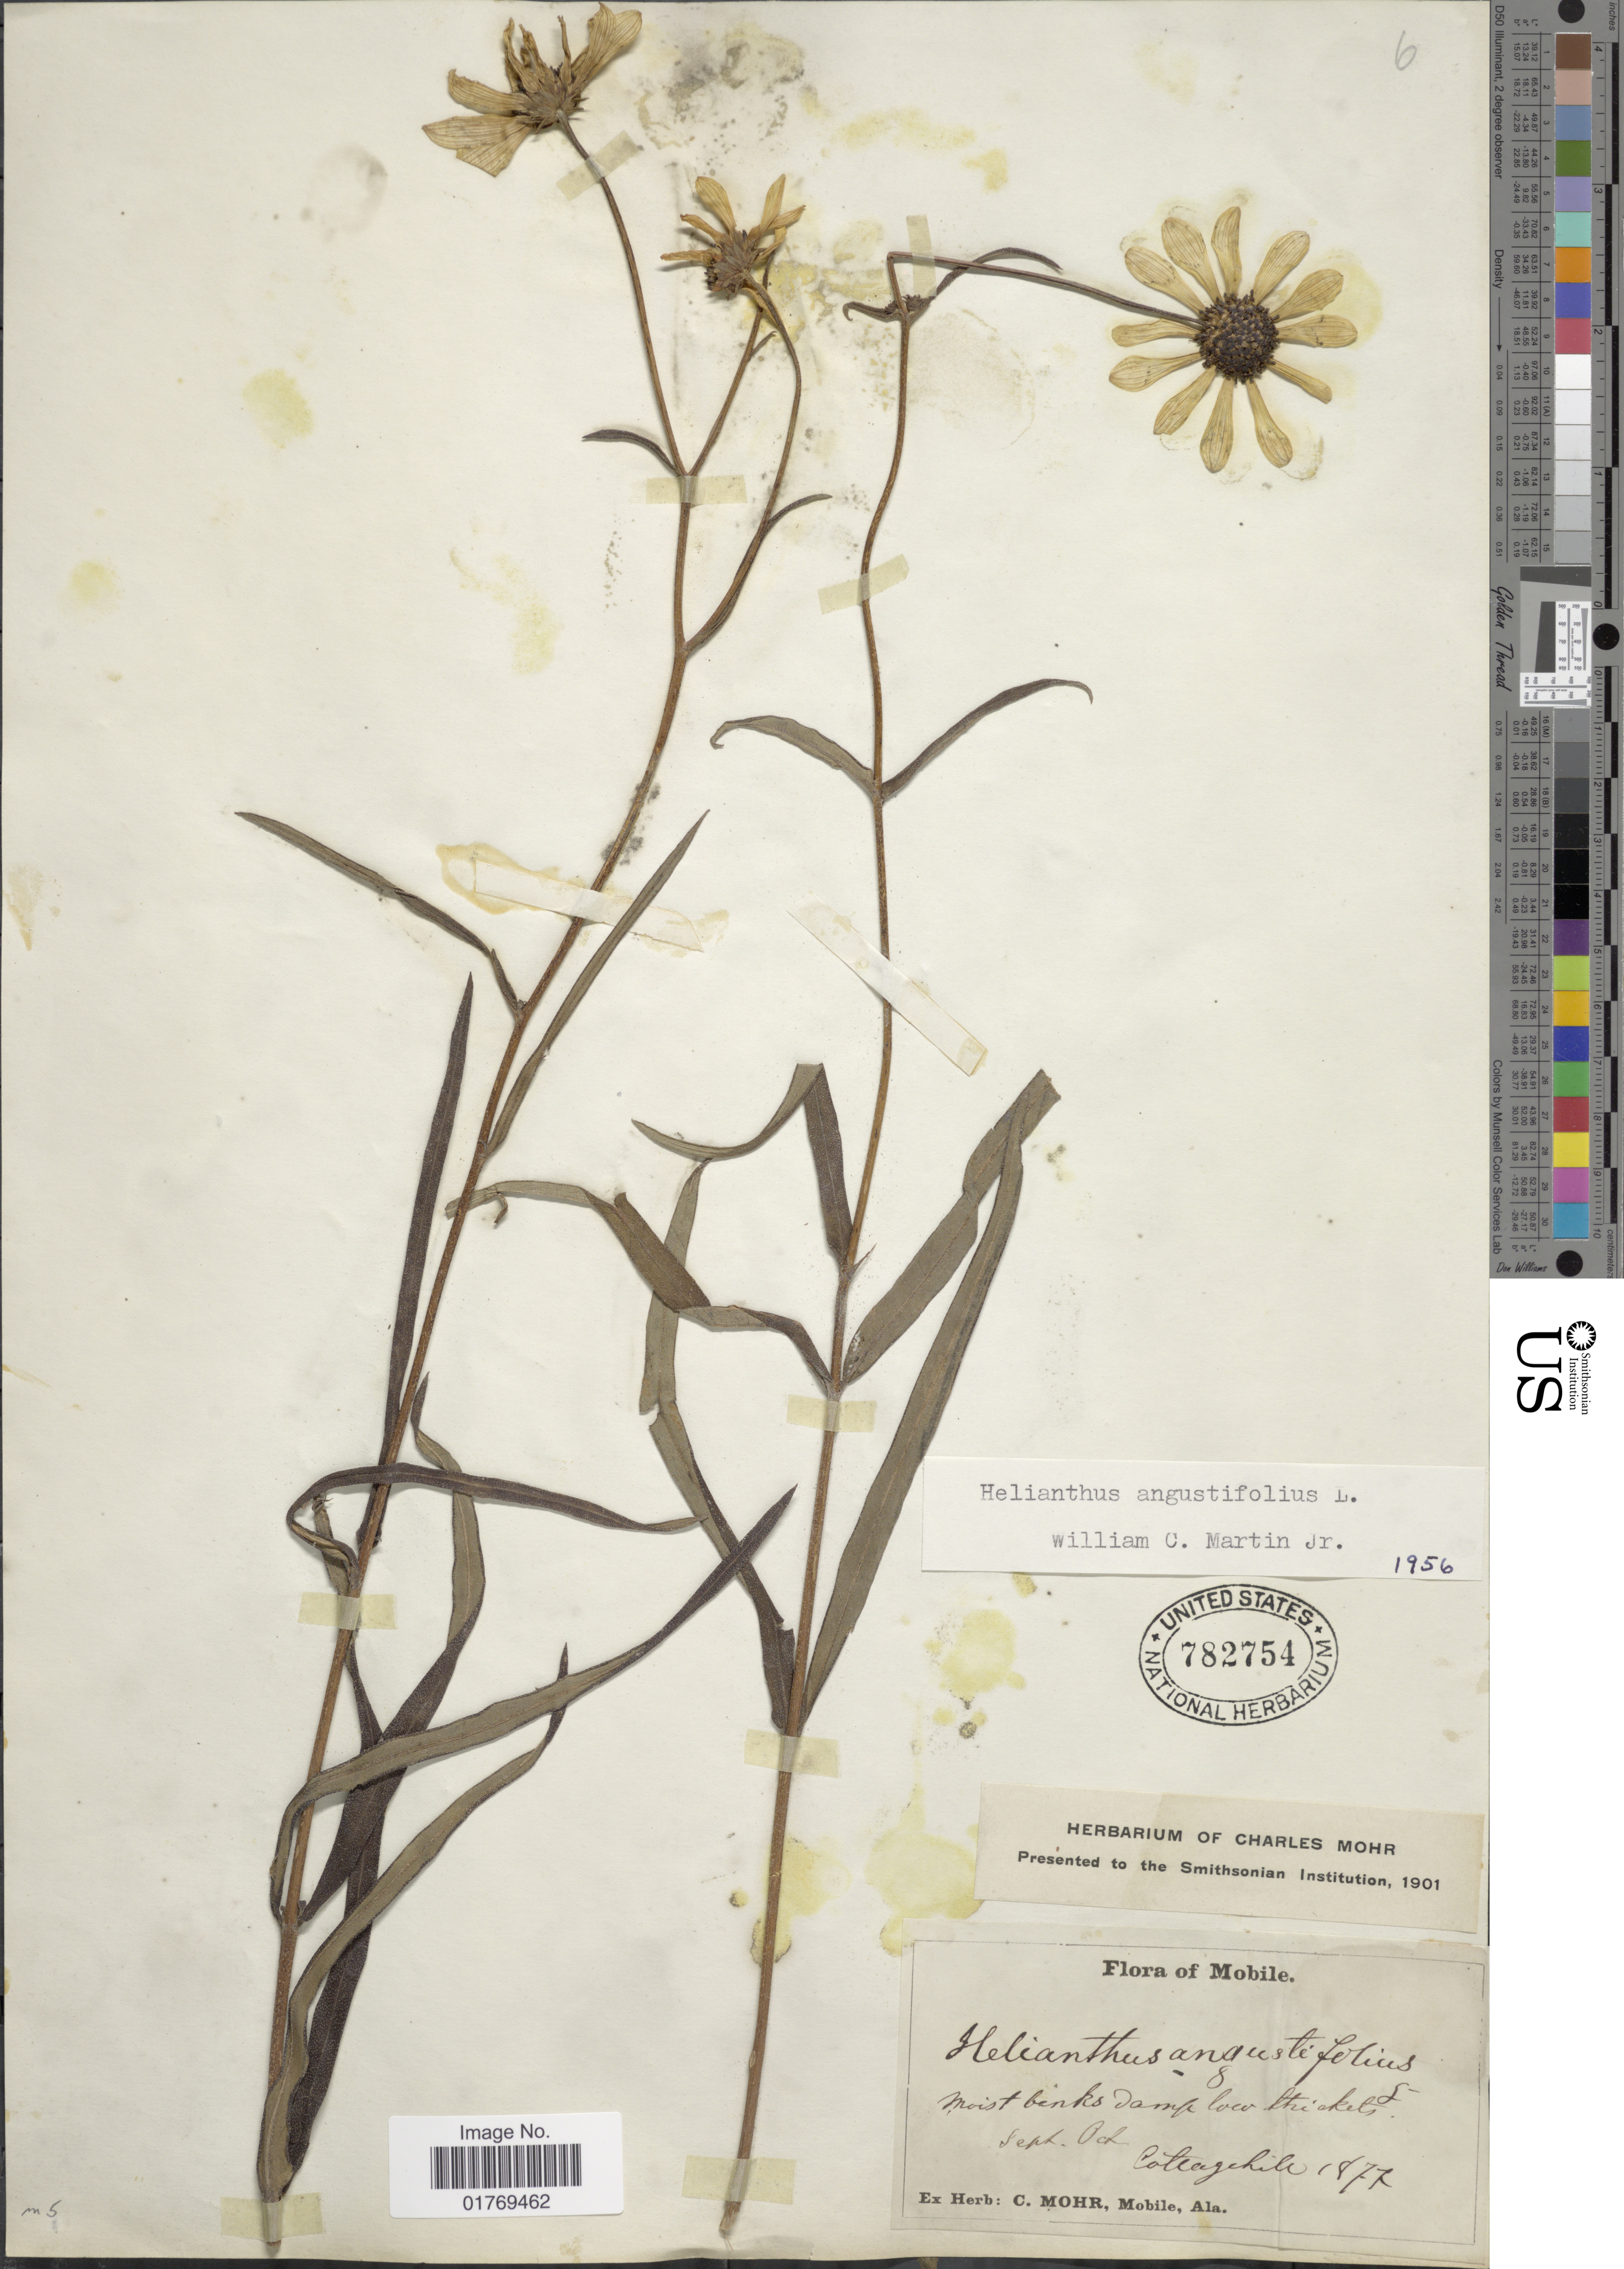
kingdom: Plantae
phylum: Tracheophyta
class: Magnoliopsida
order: Asterales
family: Asteraceae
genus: Helianthus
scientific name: Helianthus angustifolius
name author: L.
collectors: ex herb. C. Mohr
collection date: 1877-09/1877-10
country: United States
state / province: Alabama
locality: Mobile. Moist banks damp low thickets, Cottagehill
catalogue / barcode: US 782754